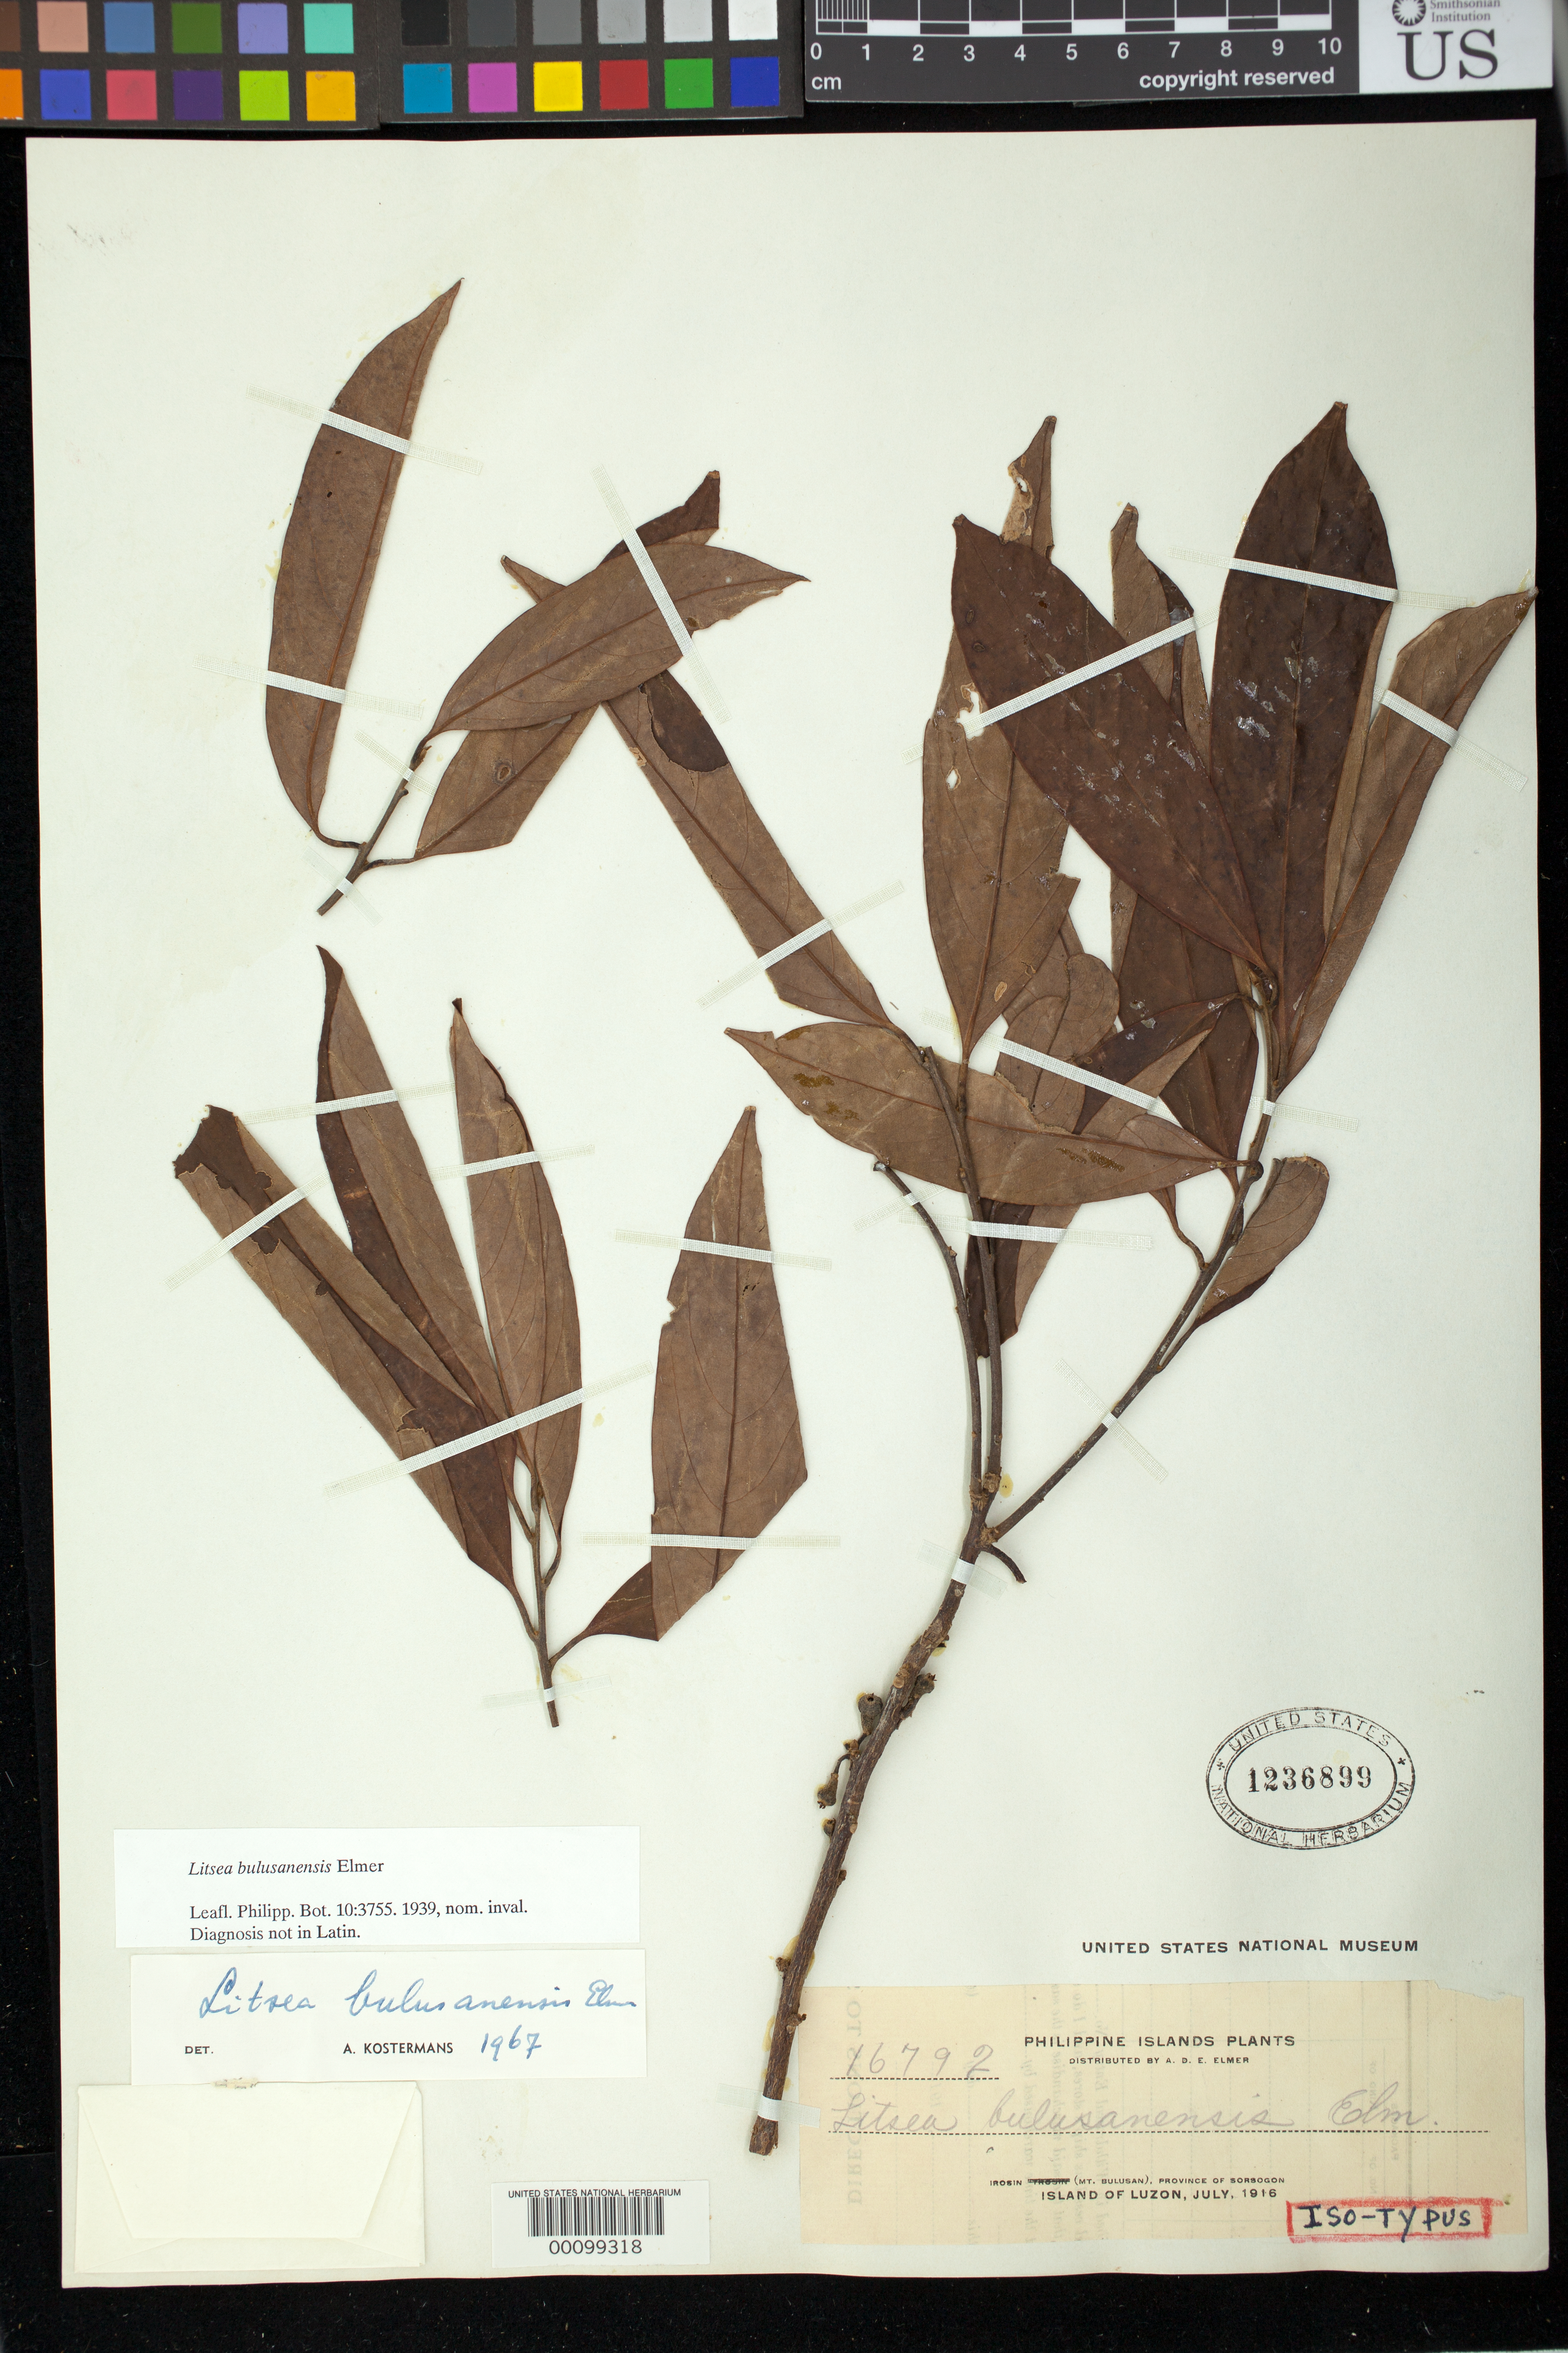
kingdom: Plantae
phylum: Tracheophyta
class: Magnoliopsida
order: Laurales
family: Lauraceae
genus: Litsea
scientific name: Litsea bulusanensis Elmer, nom. inval.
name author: Elmer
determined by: Kostermans, A. J. G. H.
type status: Voucher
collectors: A. D. E. Elmer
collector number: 16792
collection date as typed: Jul 1916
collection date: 1916-07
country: Philippines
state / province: Bicol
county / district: Sorsogon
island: Luzon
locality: Irosin, Mt. Bulusan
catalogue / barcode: US 1236899